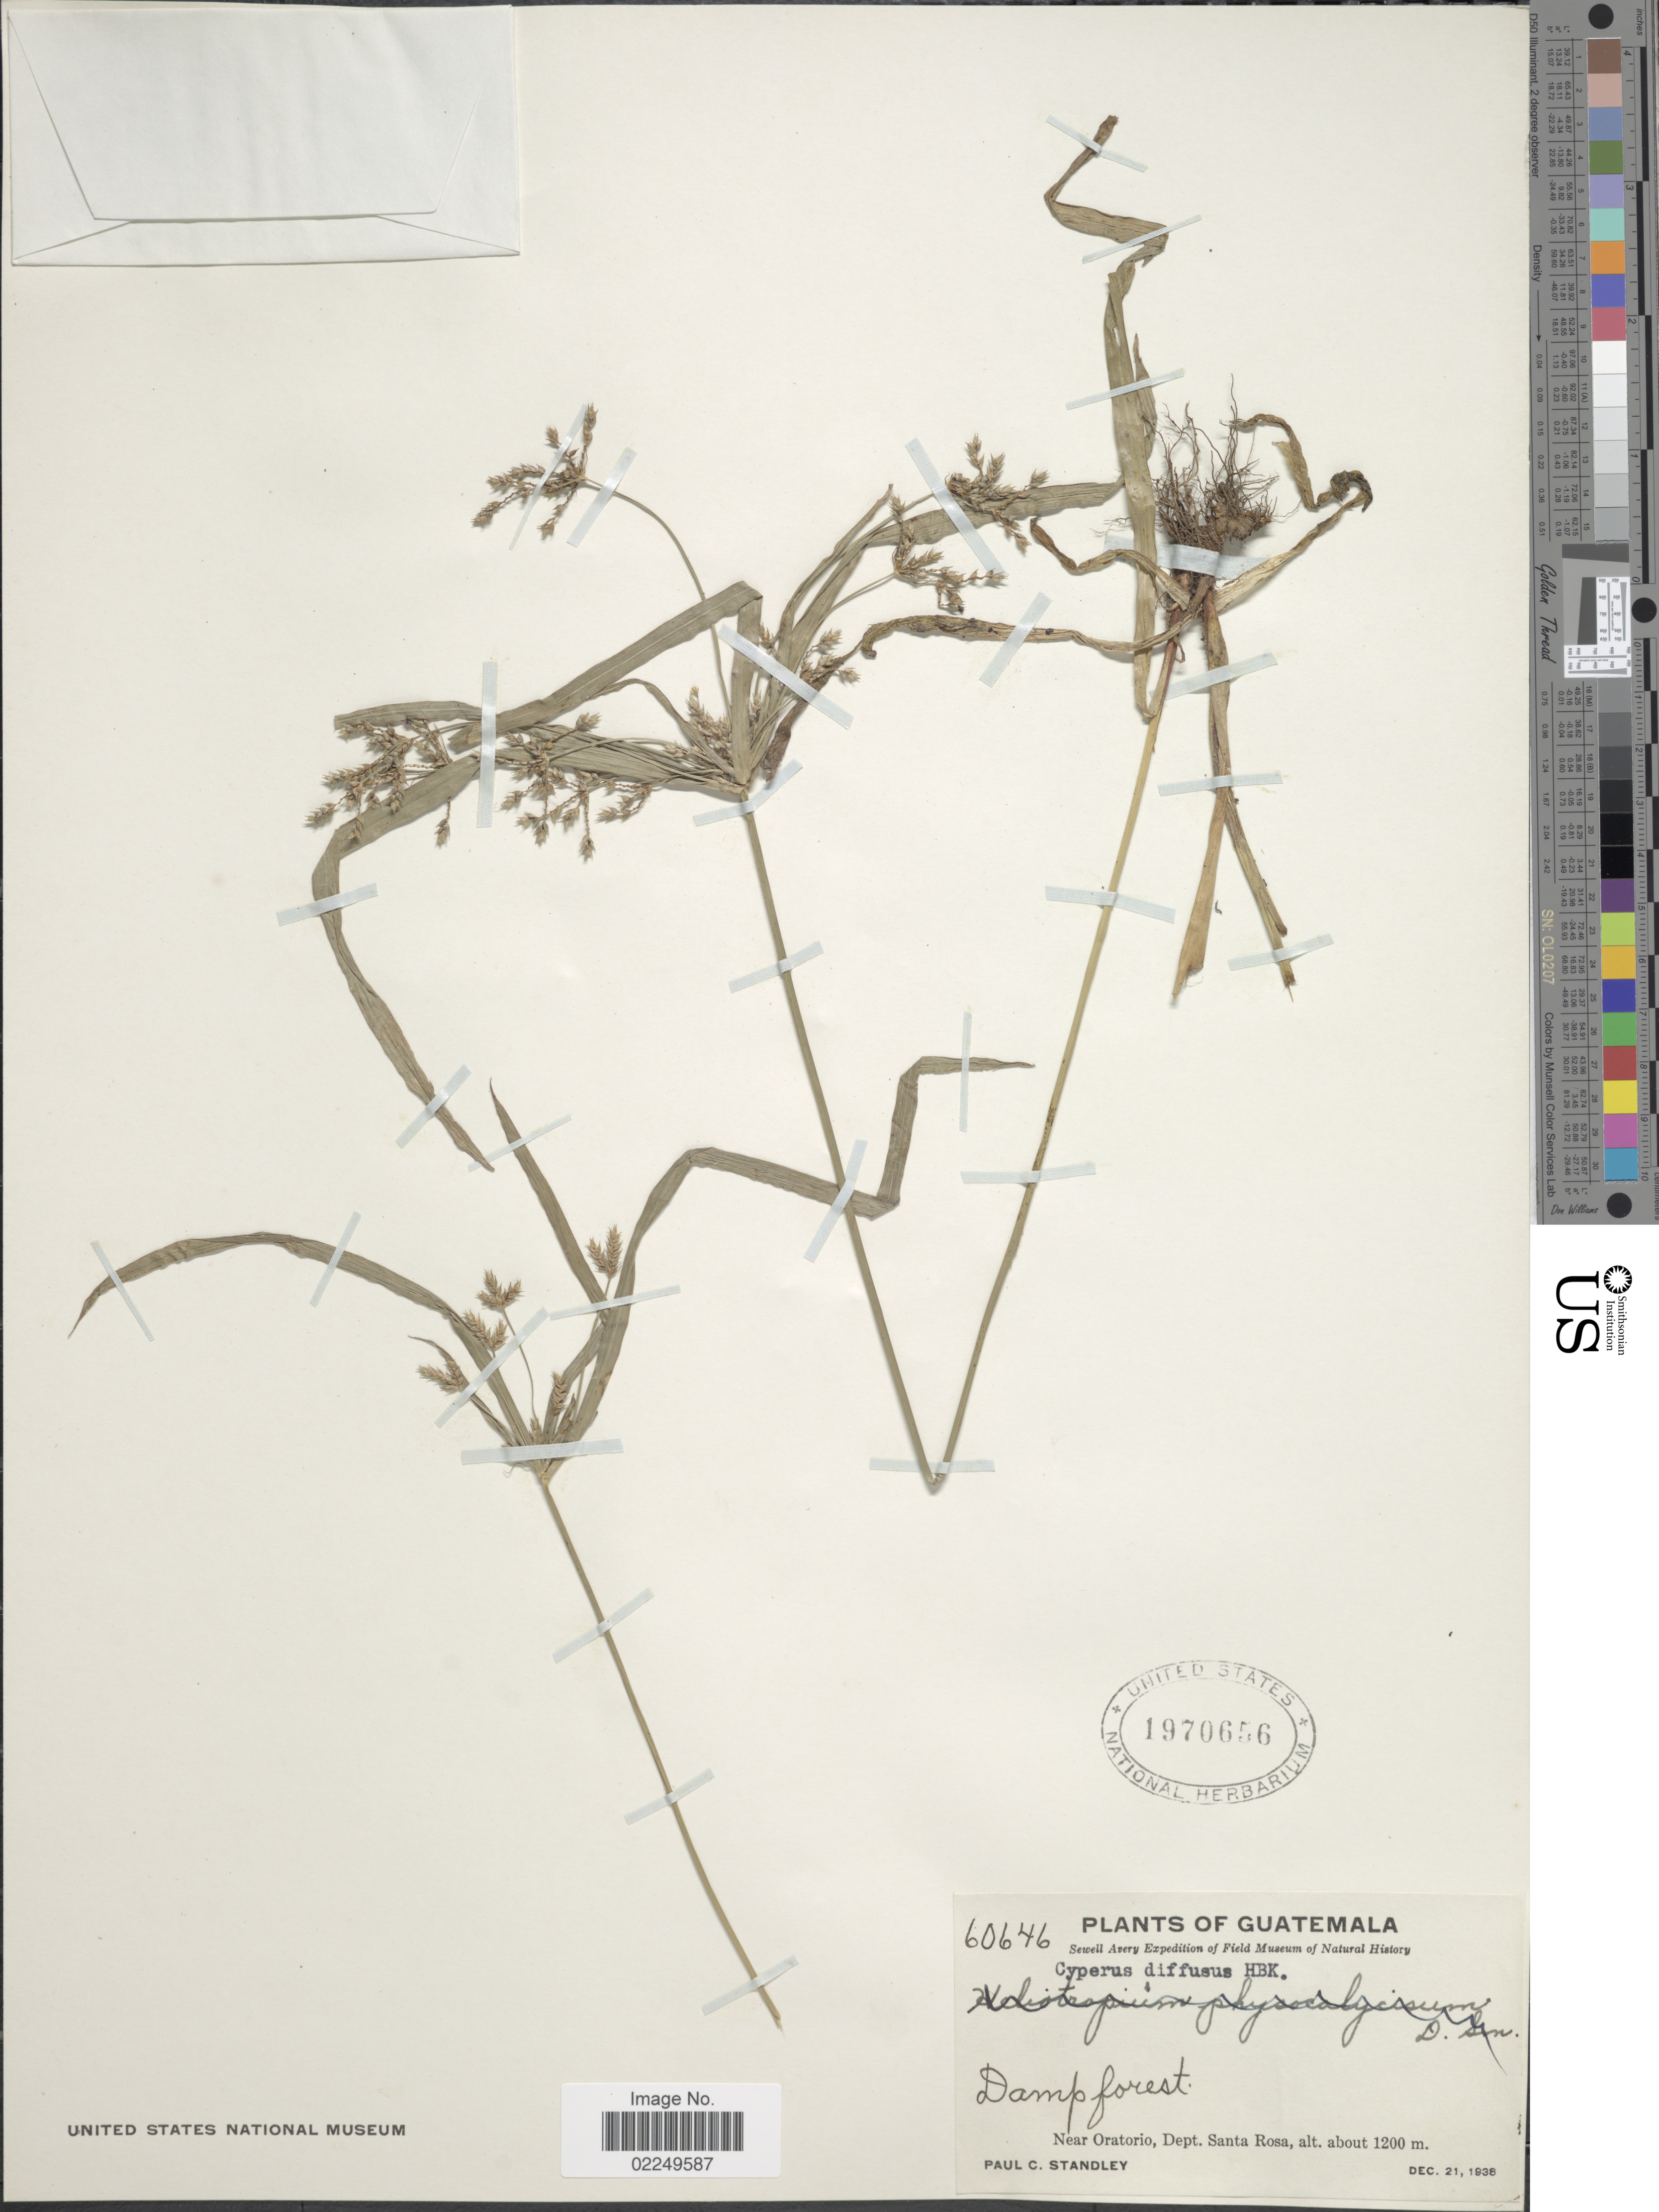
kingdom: Plantae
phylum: Tracheophyta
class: Liliopsida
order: Poales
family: Cyperaceae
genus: Cyperus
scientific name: Cyperus laxus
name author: Lam.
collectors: P. C. Standley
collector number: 60646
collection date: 1936-12-21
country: Guatemala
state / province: Santa Rosa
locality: Near Oratorio, Dept. Santa Rosa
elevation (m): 1200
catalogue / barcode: US 1970656